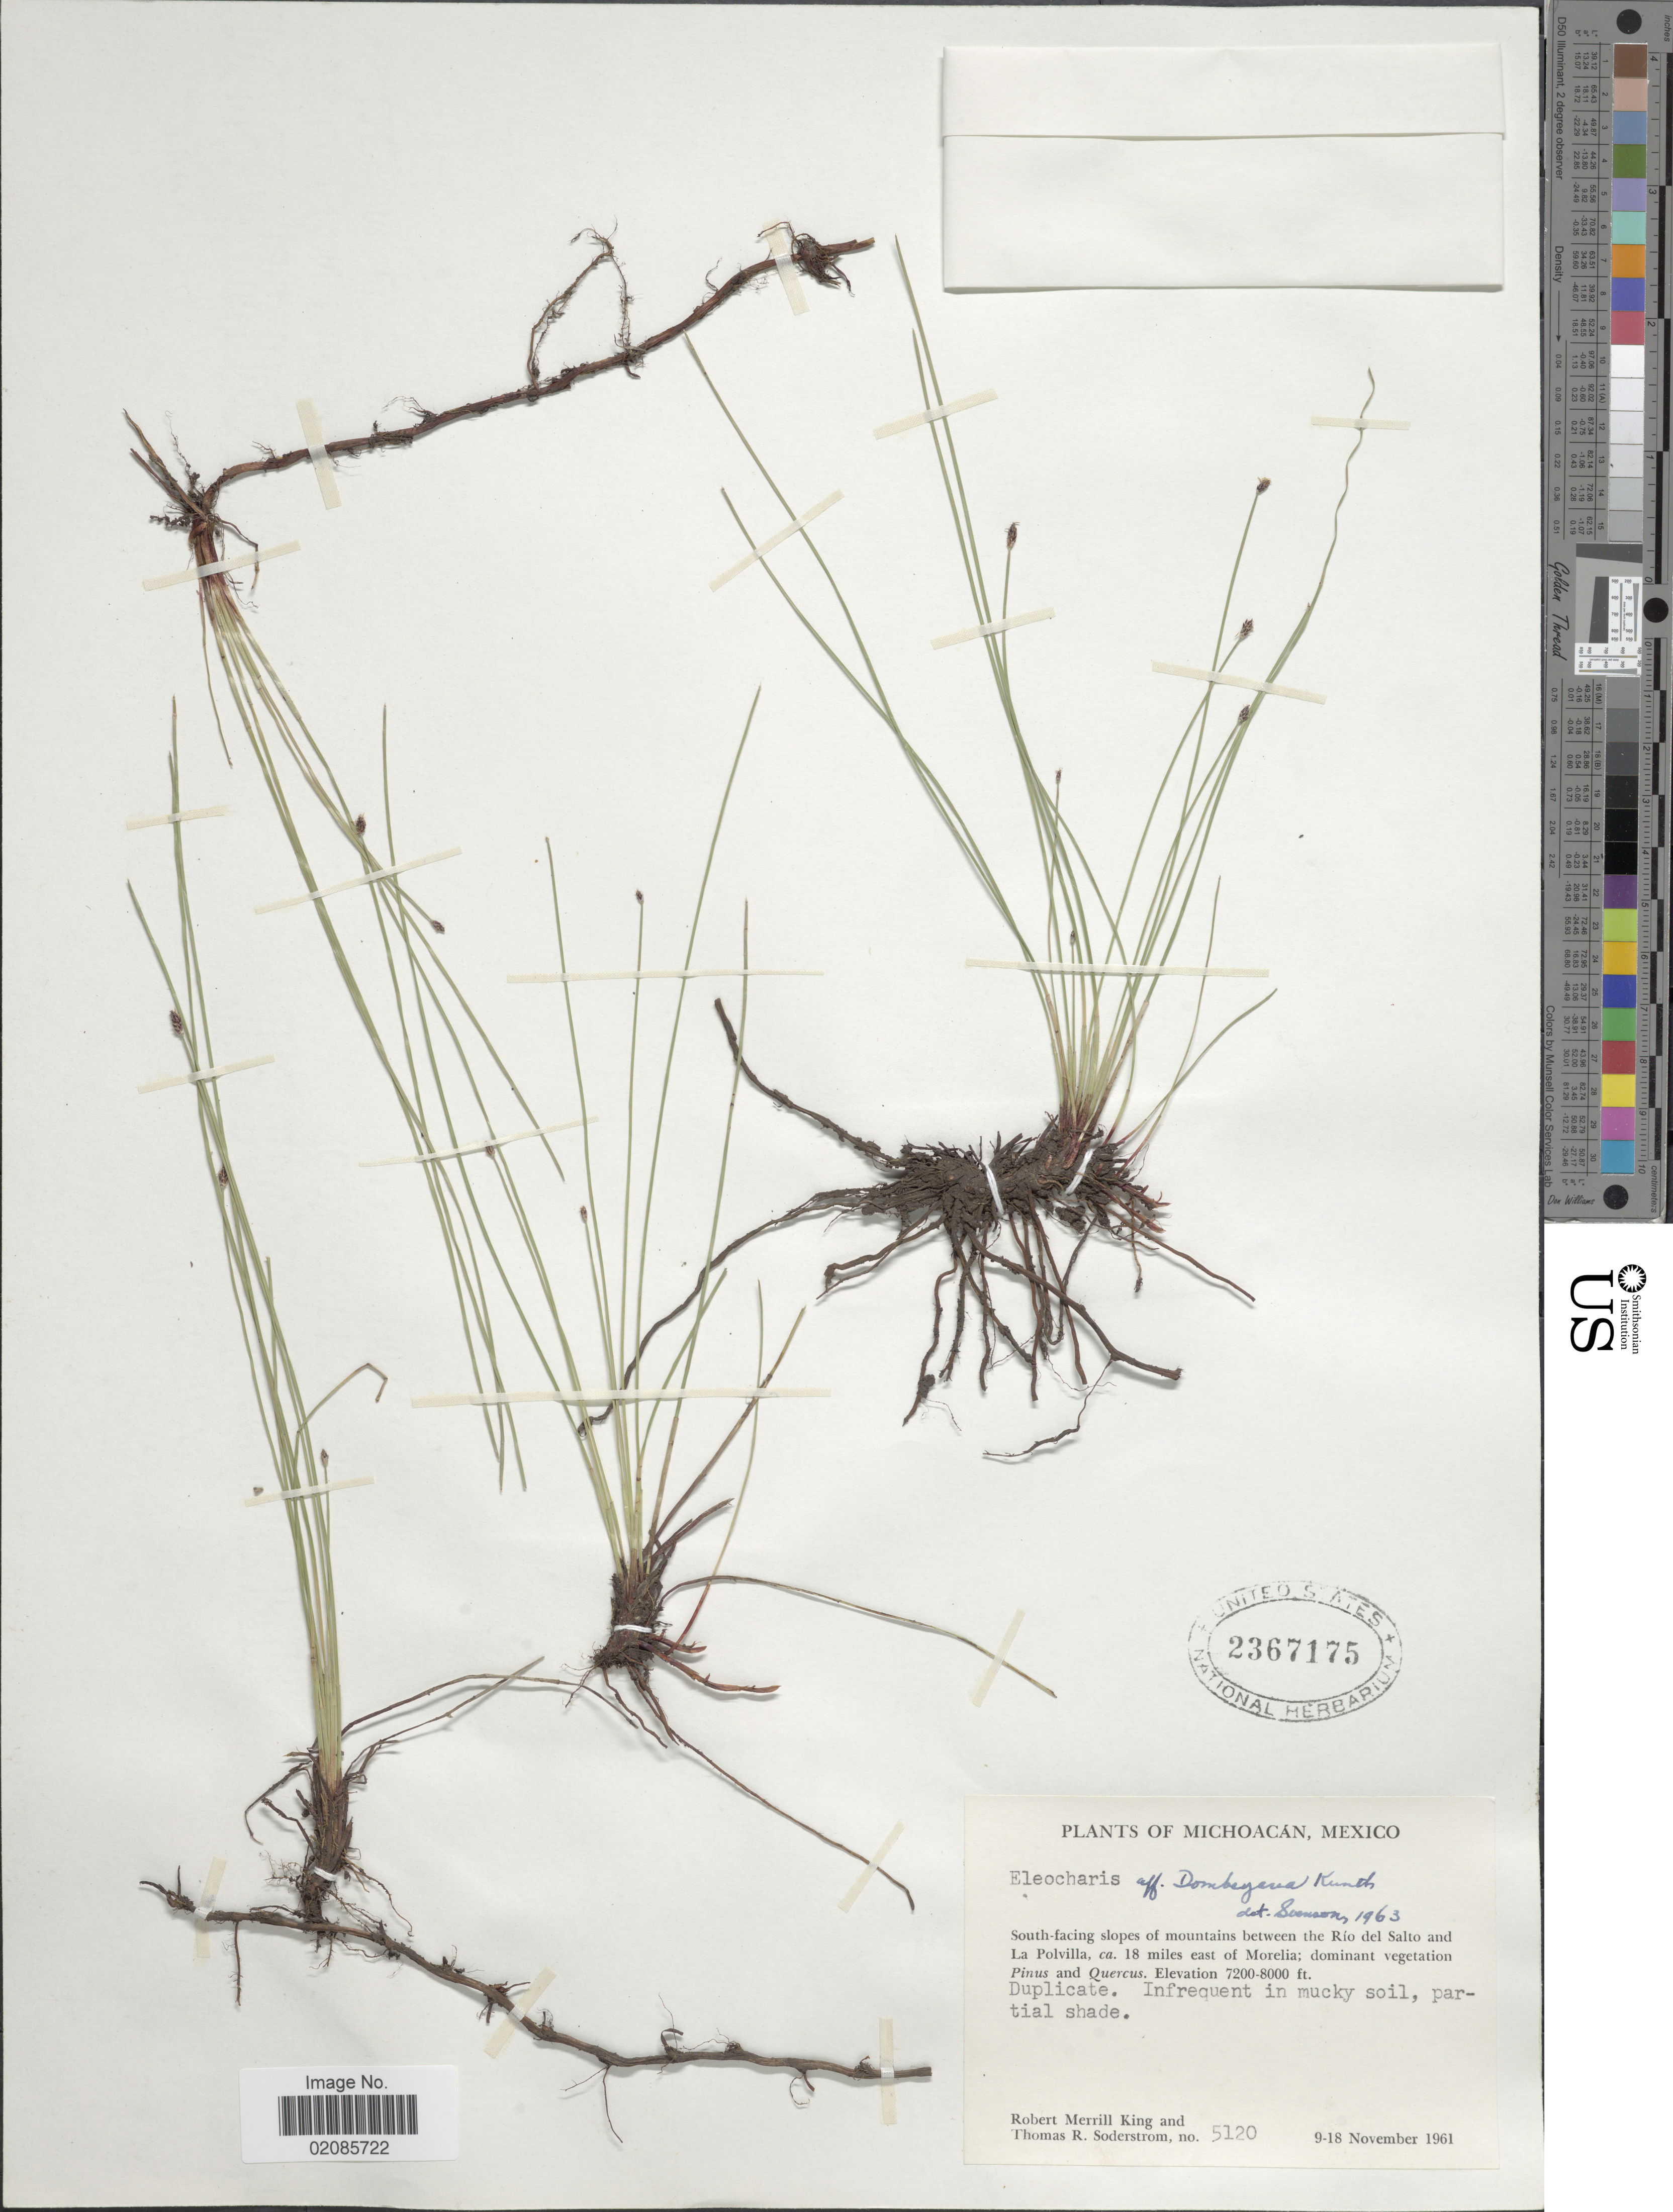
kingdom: Plantae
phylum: Tracheophyta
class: Liliopsida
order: Poales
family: Cyperaceae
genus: Eleocharis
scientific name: Eleocharis montevidensis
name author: Kunth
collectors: R. M. King & T. R. Soderstrom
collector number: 5120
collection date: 1961-11-09/1961-11-18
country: Mexico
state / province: Michoacán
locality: South-facing slopes of mountains between the Rio del Salto and La Polvilla, ca. 18 miles east of Morelia.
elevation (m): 2195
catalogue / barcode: US 2367175